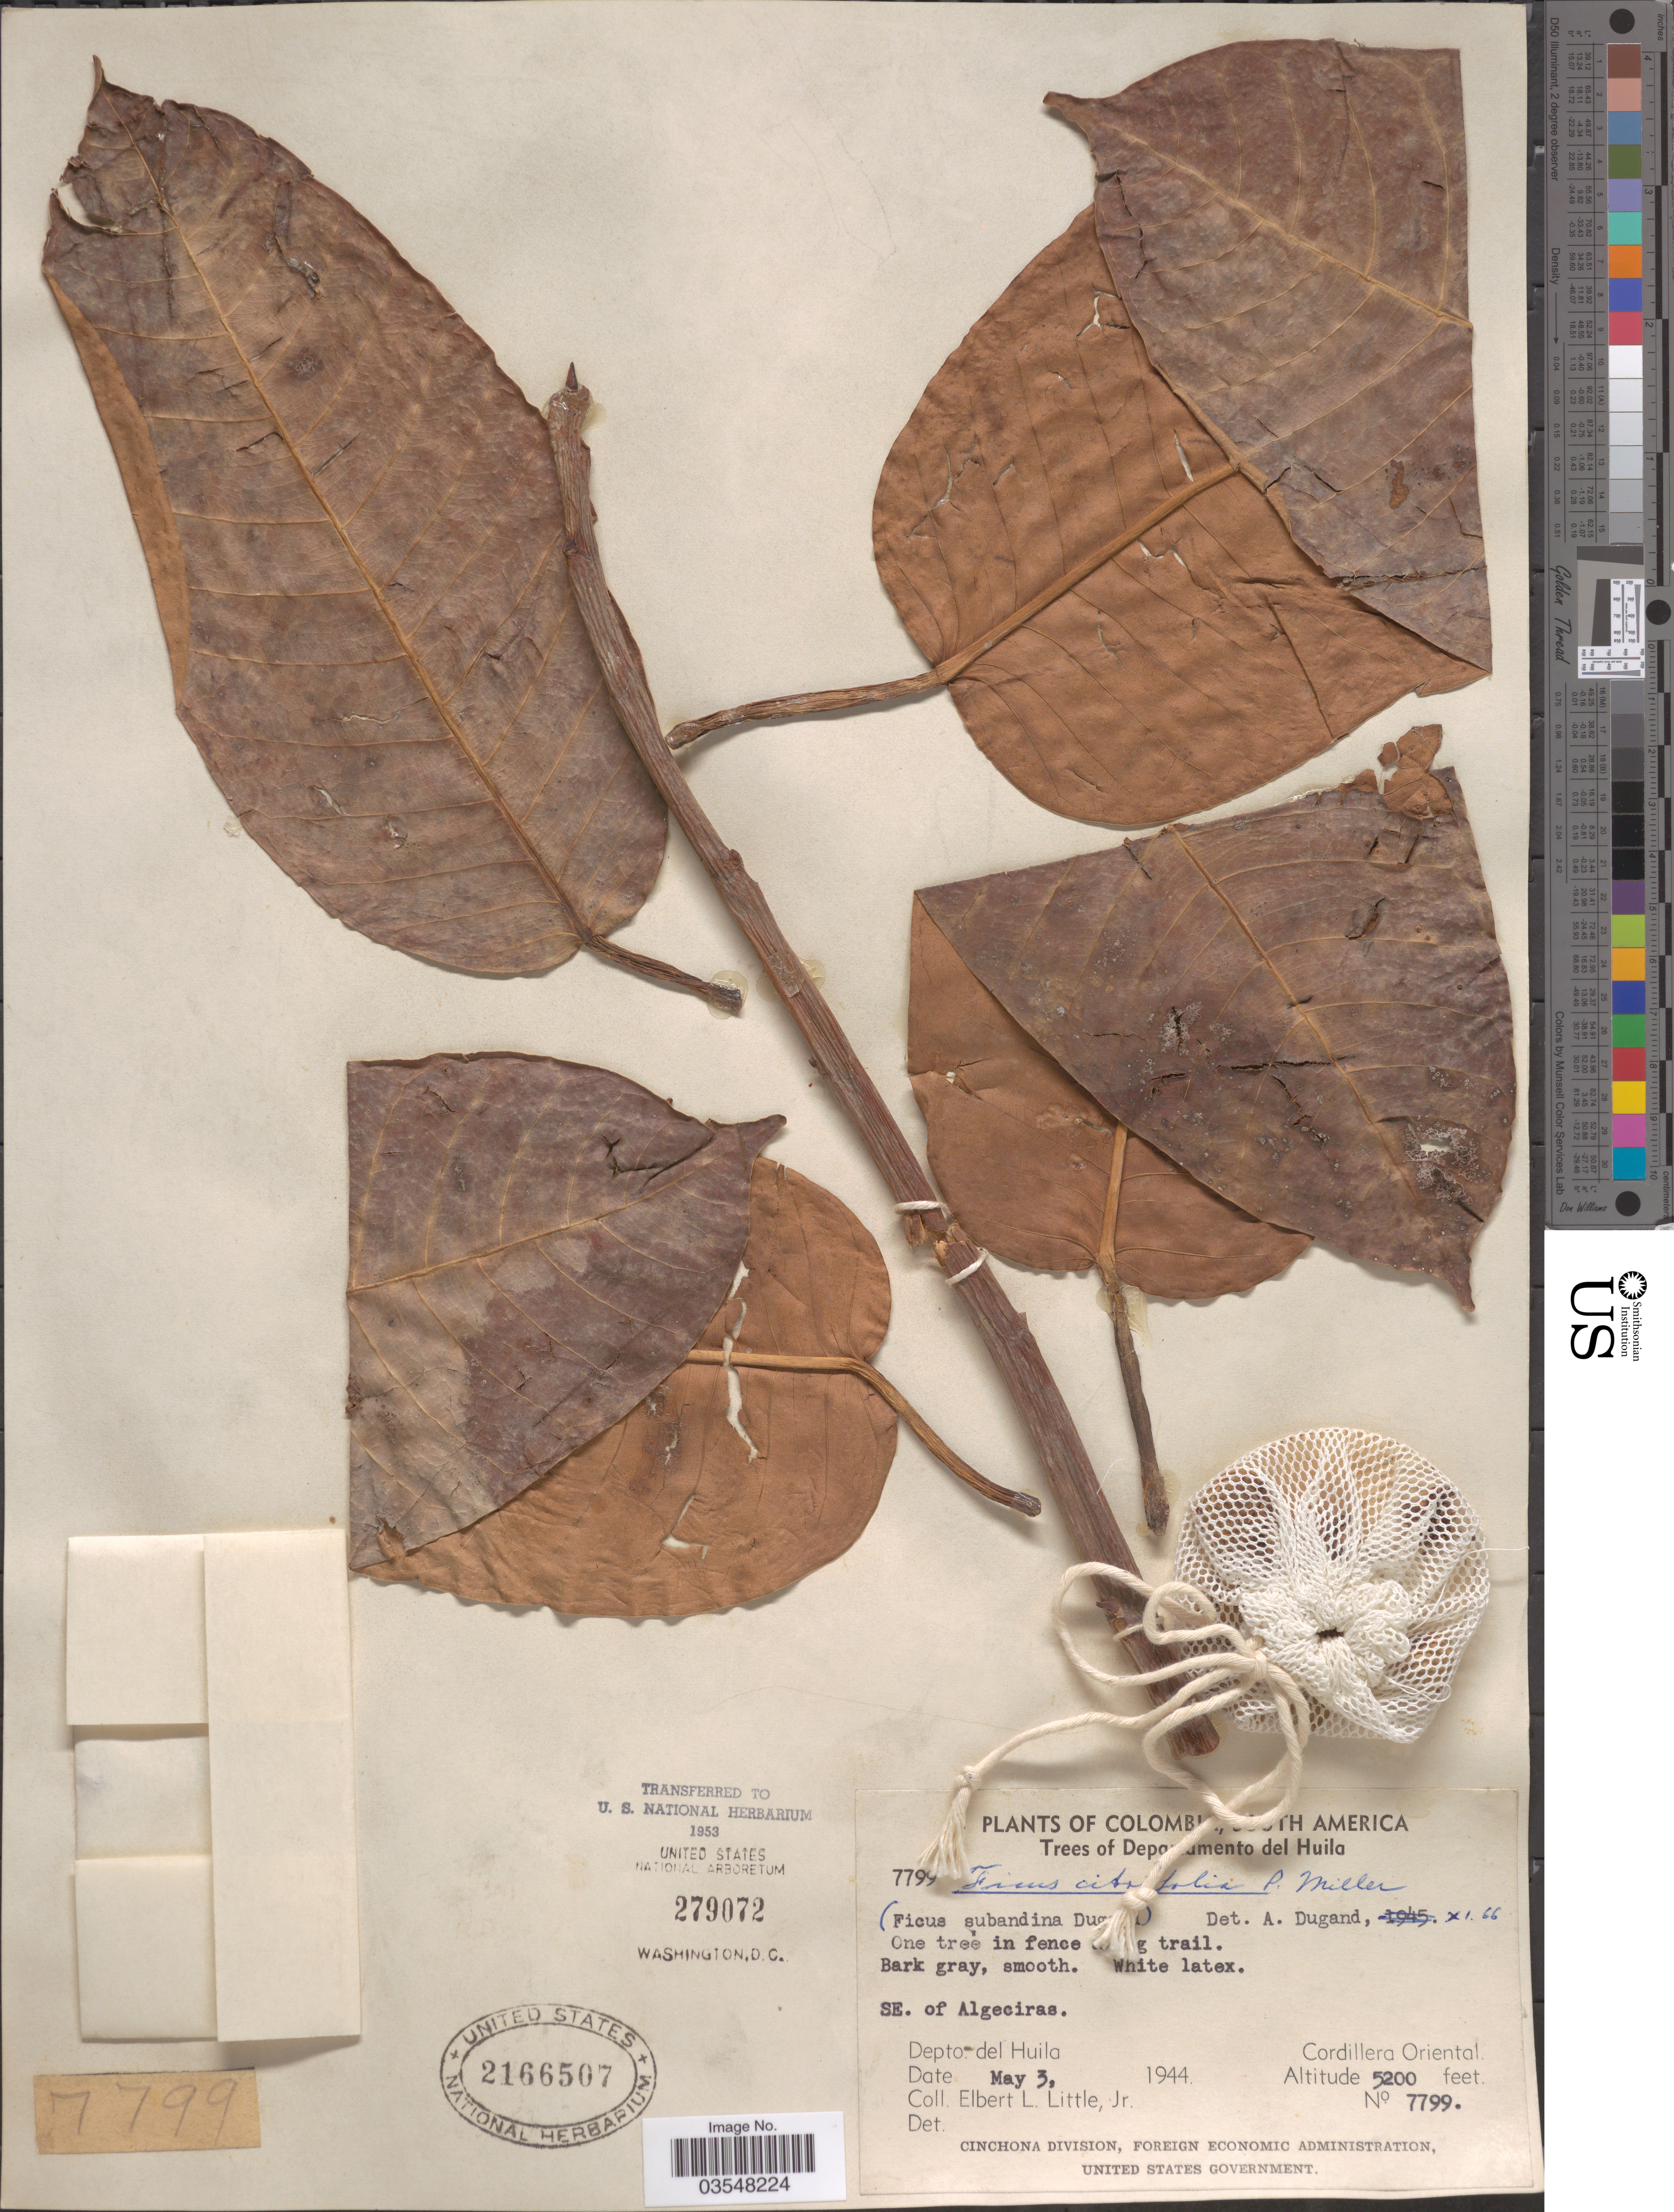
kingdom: Plantae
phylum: Tracheophyta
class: Magnoliopsida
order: Rosales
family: Moraceae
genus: Ficus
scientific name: Ficus citrifolia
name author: Mill.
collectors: E. L. Little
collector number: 7799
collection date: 1944-05-03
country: Colombia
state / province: Huila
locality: Departamento del Huila. SE. of Algeciras. Cordillera Oriental.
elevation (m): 1585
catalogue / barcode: US 2166507